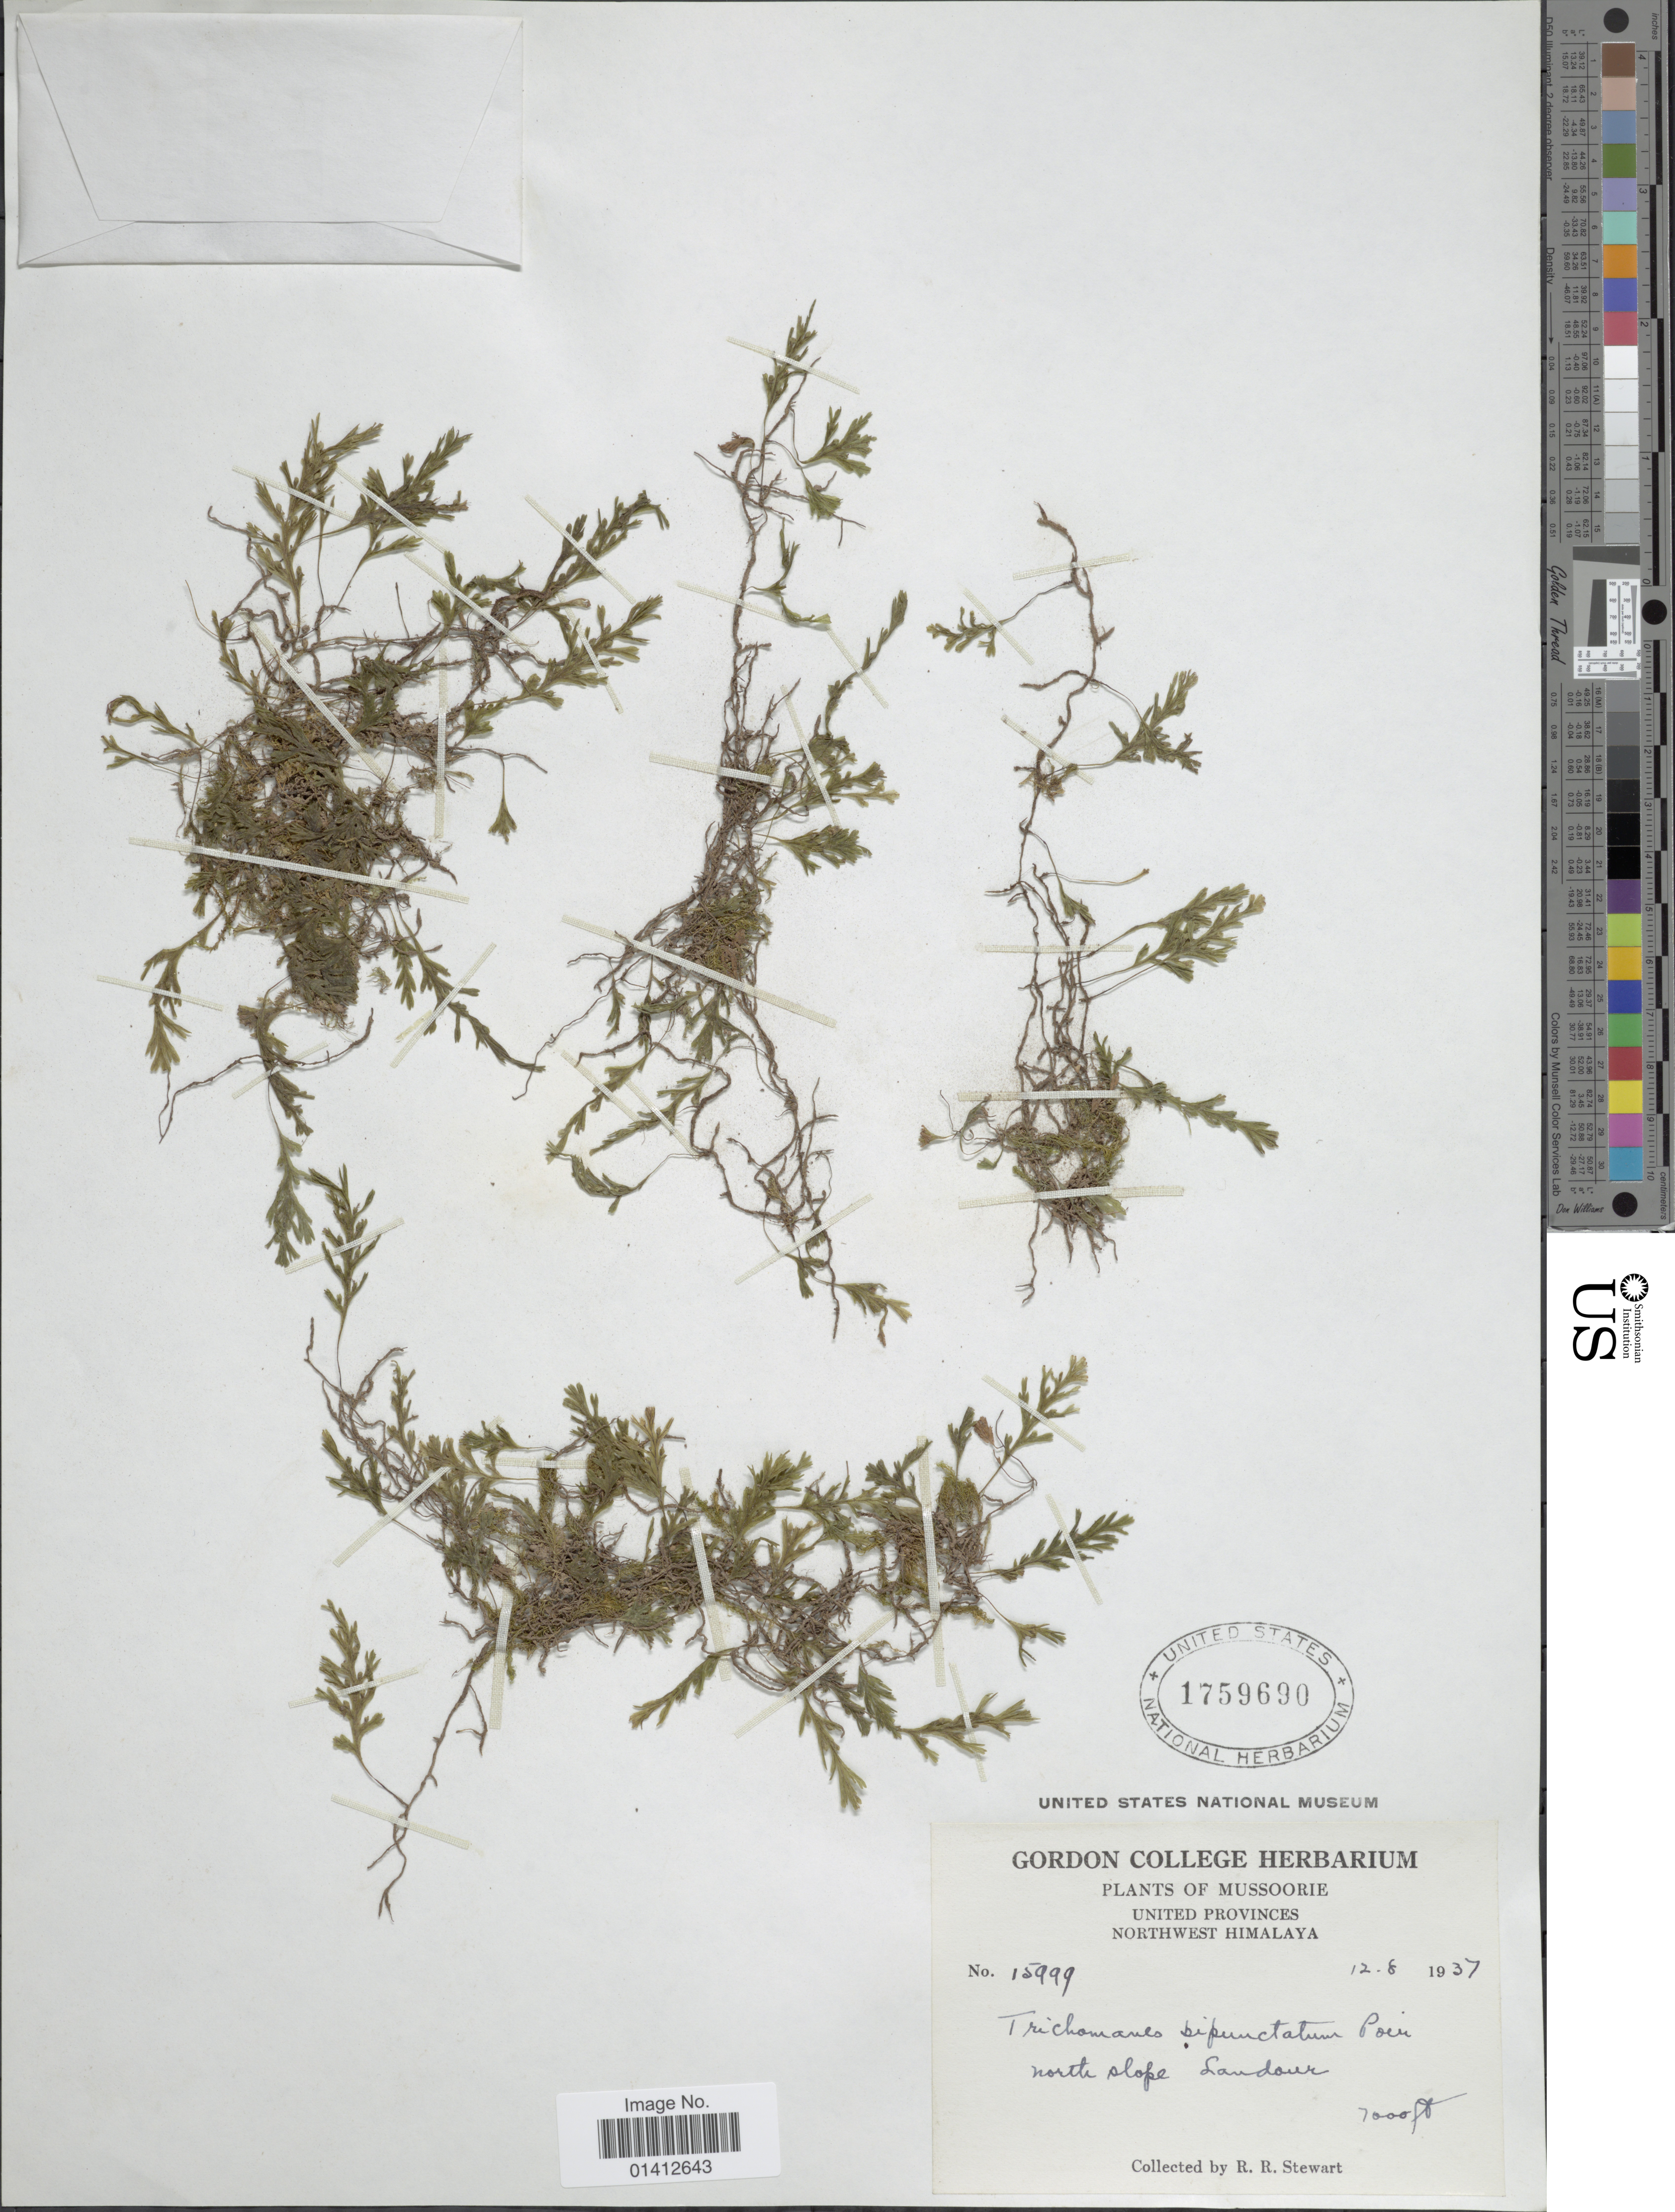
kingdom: Plantae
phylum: Tracheophyta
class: Polypodiopsida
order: Hymenophyllales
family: Hymenophyllaceae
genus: Crepidomanes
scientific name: Crepidomanes latealatum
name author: (Bosch) Copel.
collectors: R. R. Stewart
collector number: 15999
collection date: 1937-08-12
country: India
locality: Mussoorie, United province Northwest Himalaya, north slope Landour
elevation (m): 2134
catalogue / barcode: US 1759690